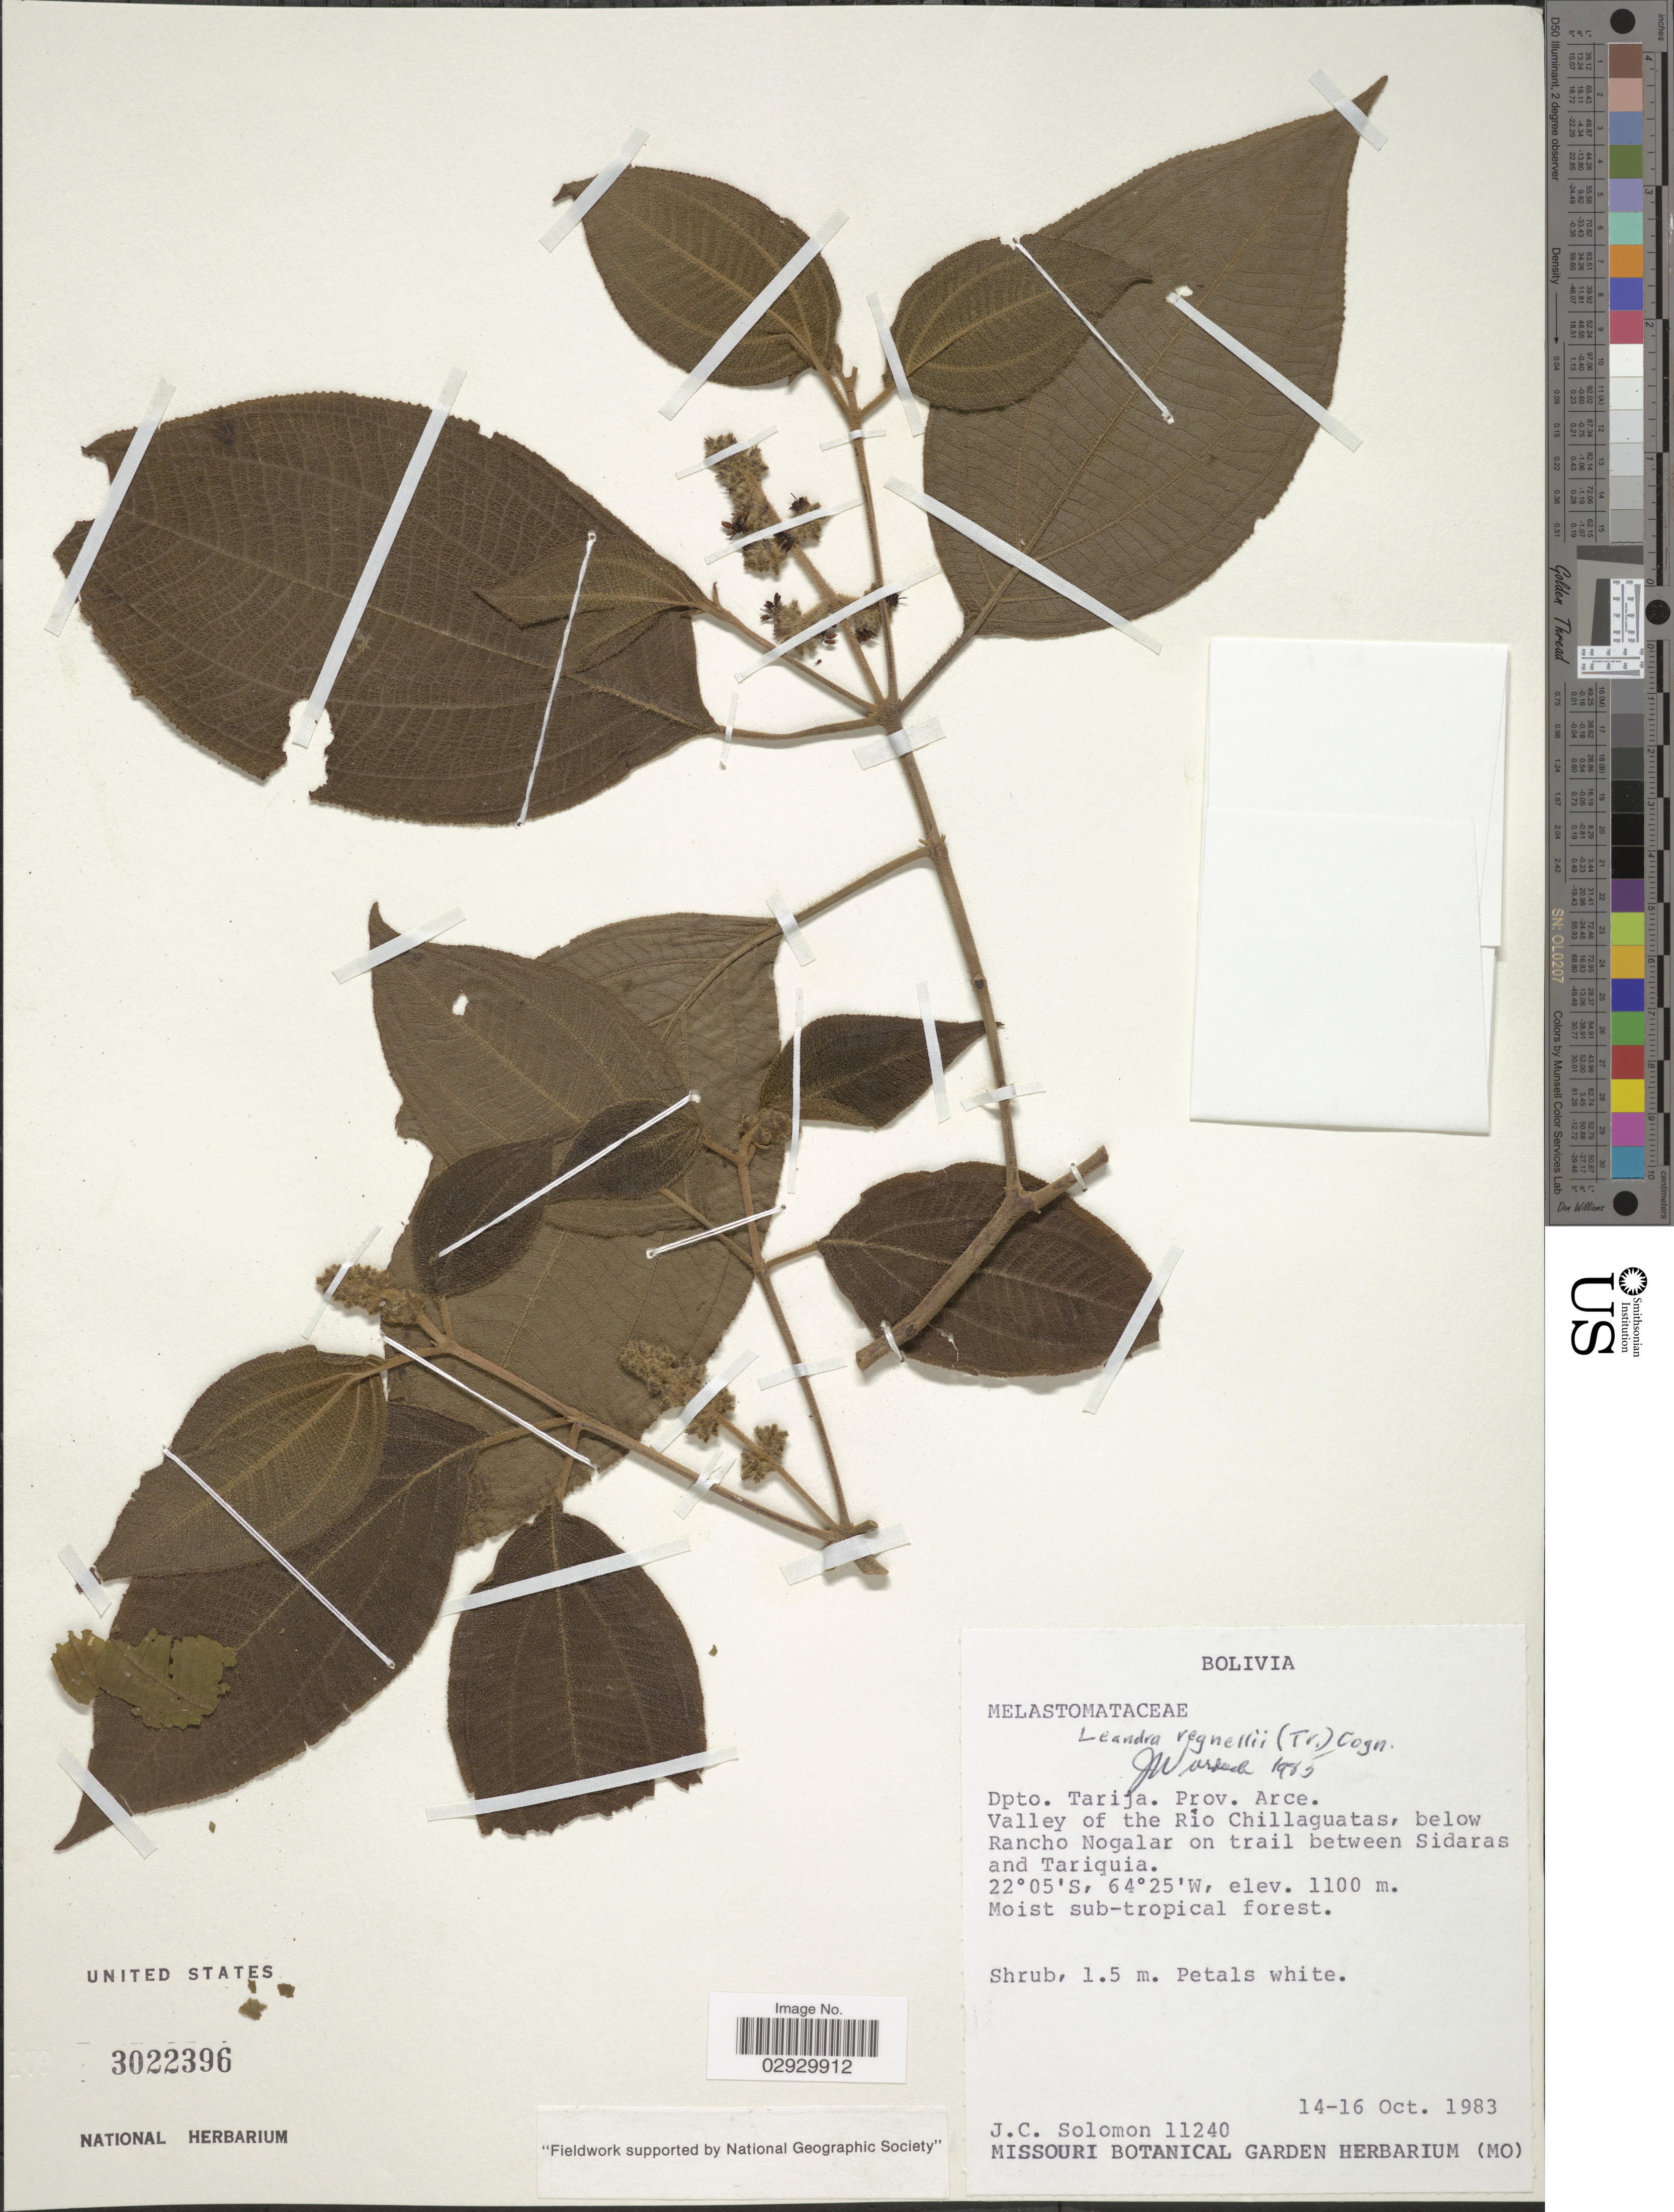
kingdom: Plantae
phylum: Tracheophyta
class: Magnoliopsida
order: Myrtales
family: Melastomataceae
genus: Leandra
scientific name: Leandra regnellii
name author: (Triana) Cogn.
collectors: J. C. Solomon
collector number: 11240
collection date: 1983-10-14/1983-10-16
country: Bolivia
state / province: Tarija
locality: Dpto. Tarija. Prov. Arce. Valley of the Río Chillaguatas, below Rancho Nogalar on trail between Sidaras and Tariquia.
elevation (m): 1100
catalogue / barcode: US 3022396